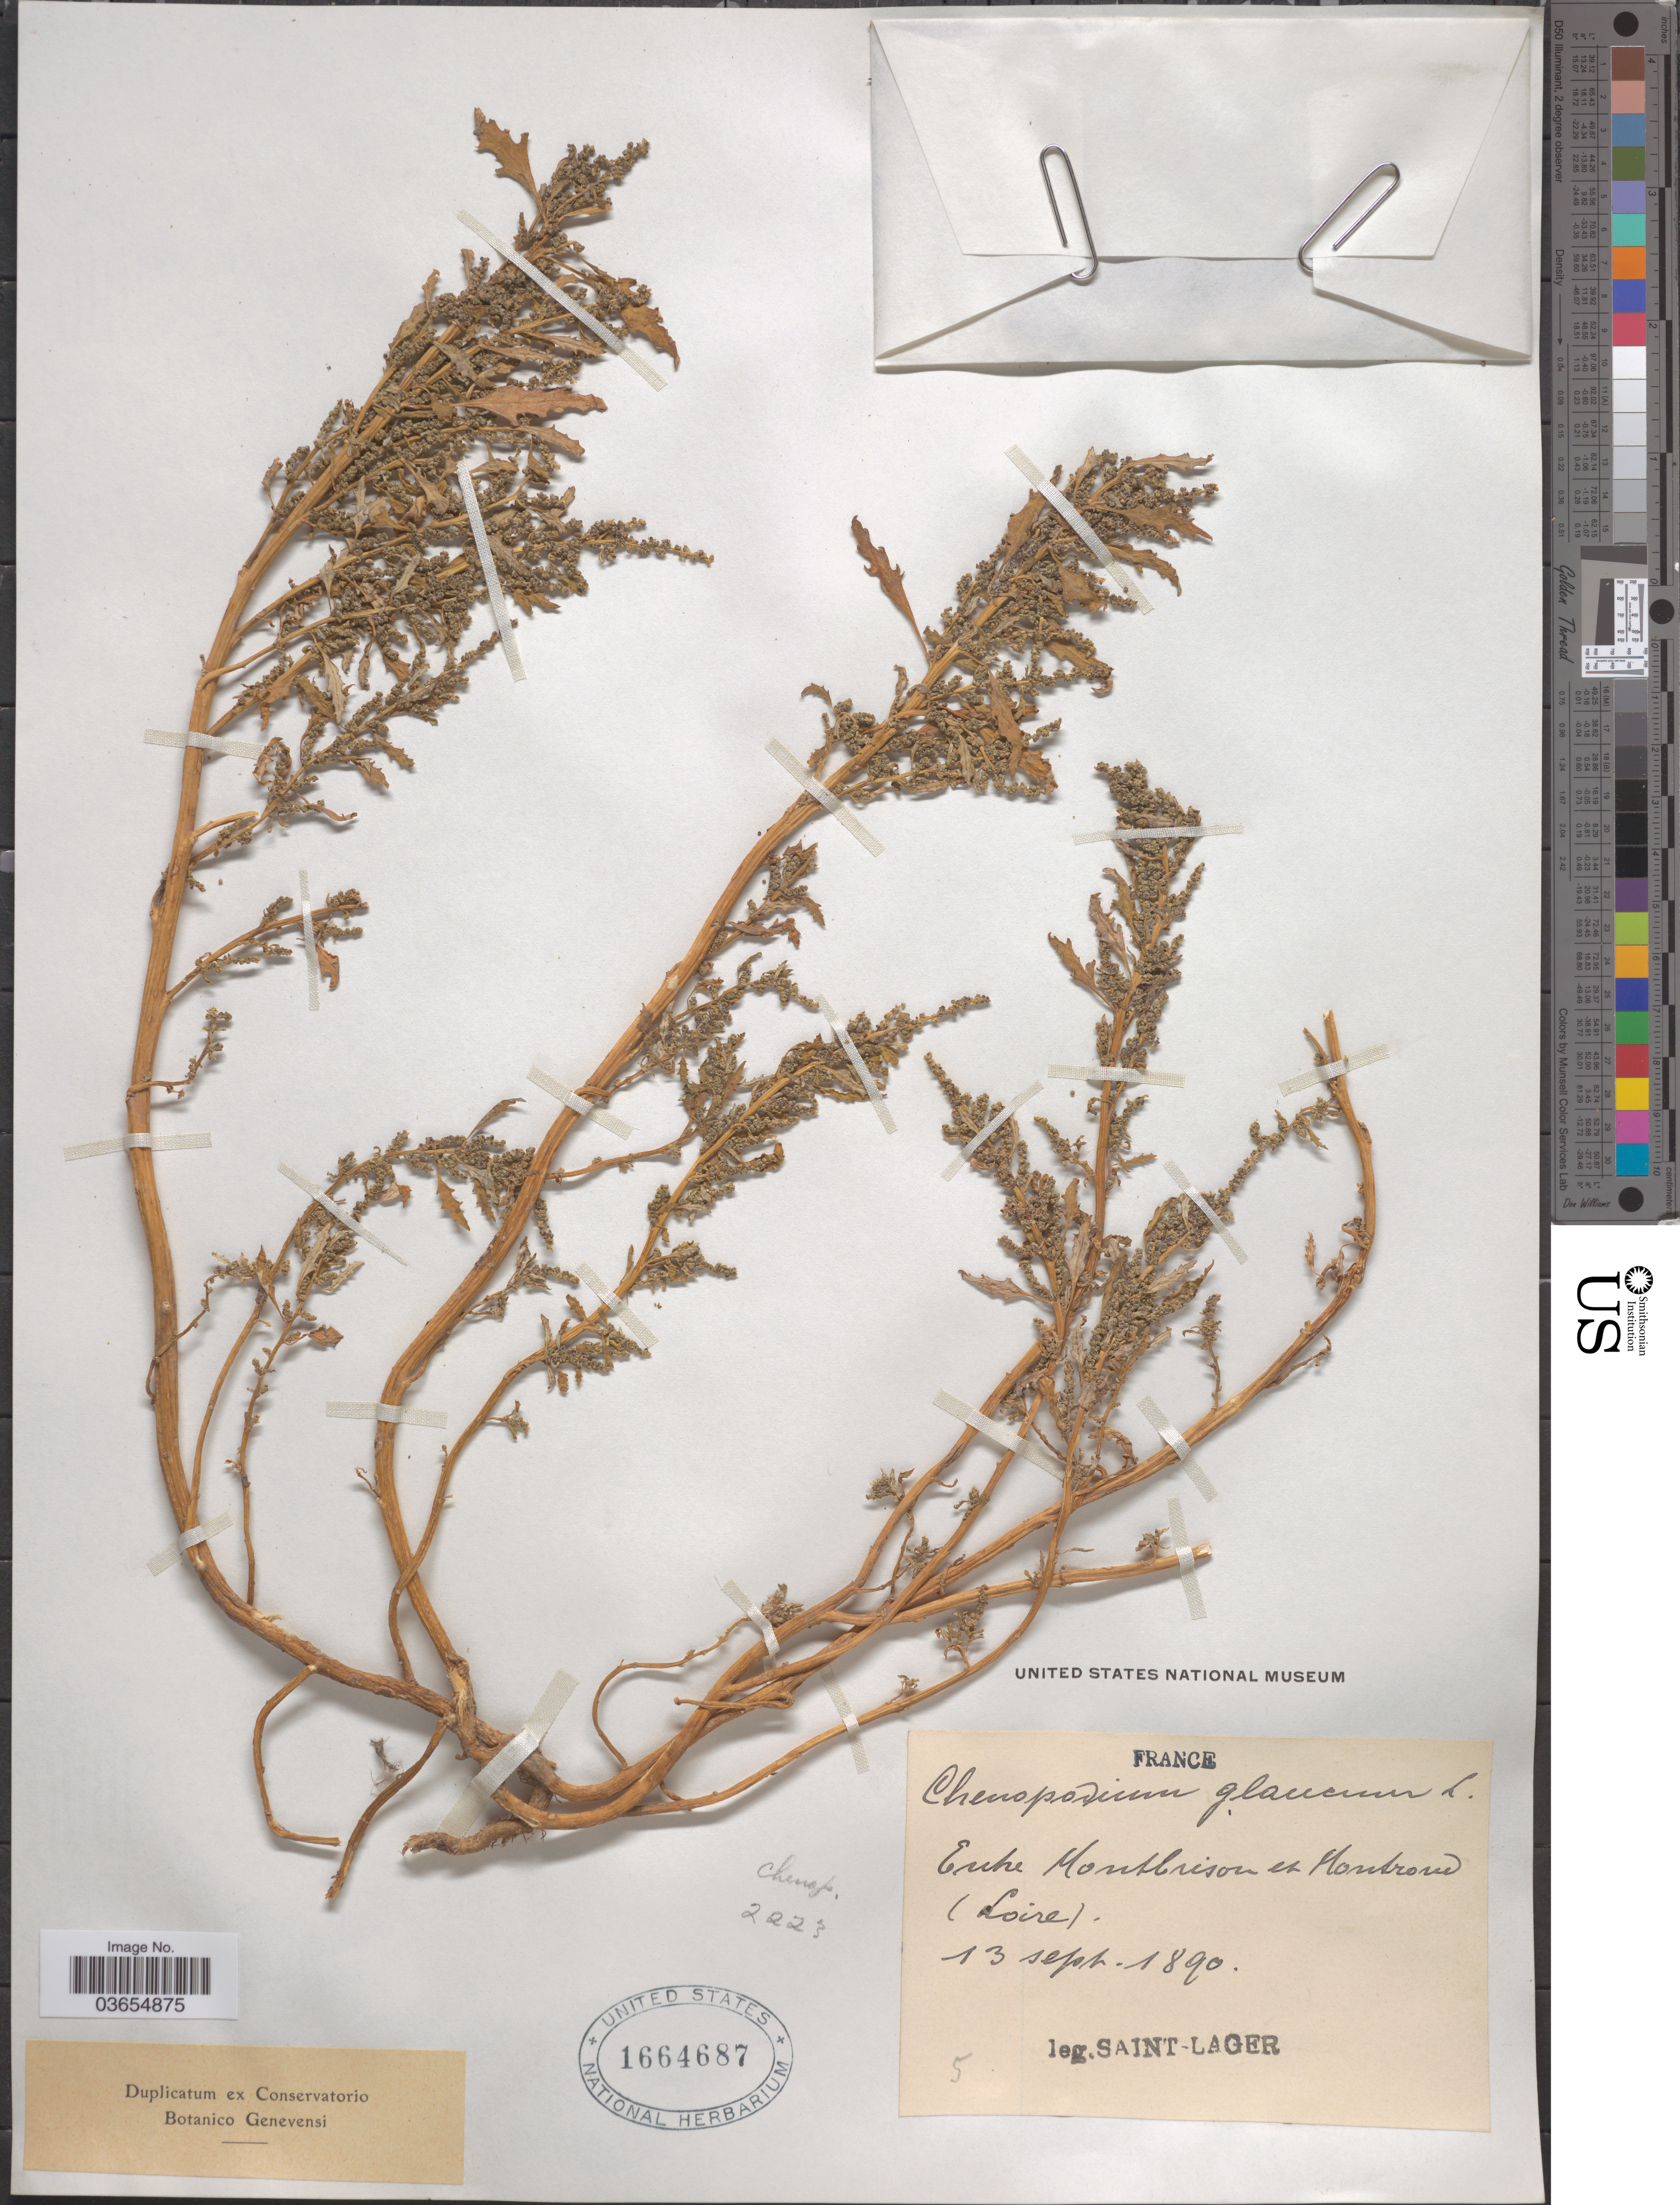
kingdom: Plantae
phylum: Tracheophyta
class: Magnoliopsida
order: Caryophyllales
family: Amaranthaceae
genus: Chenopodium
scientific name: Chenopodium glaucum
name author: L.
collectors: Saint-Lager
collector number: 5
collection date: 1890-09-13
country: France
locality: Entre Montbrison et Montrond (Loire).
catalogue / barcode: US 1664687